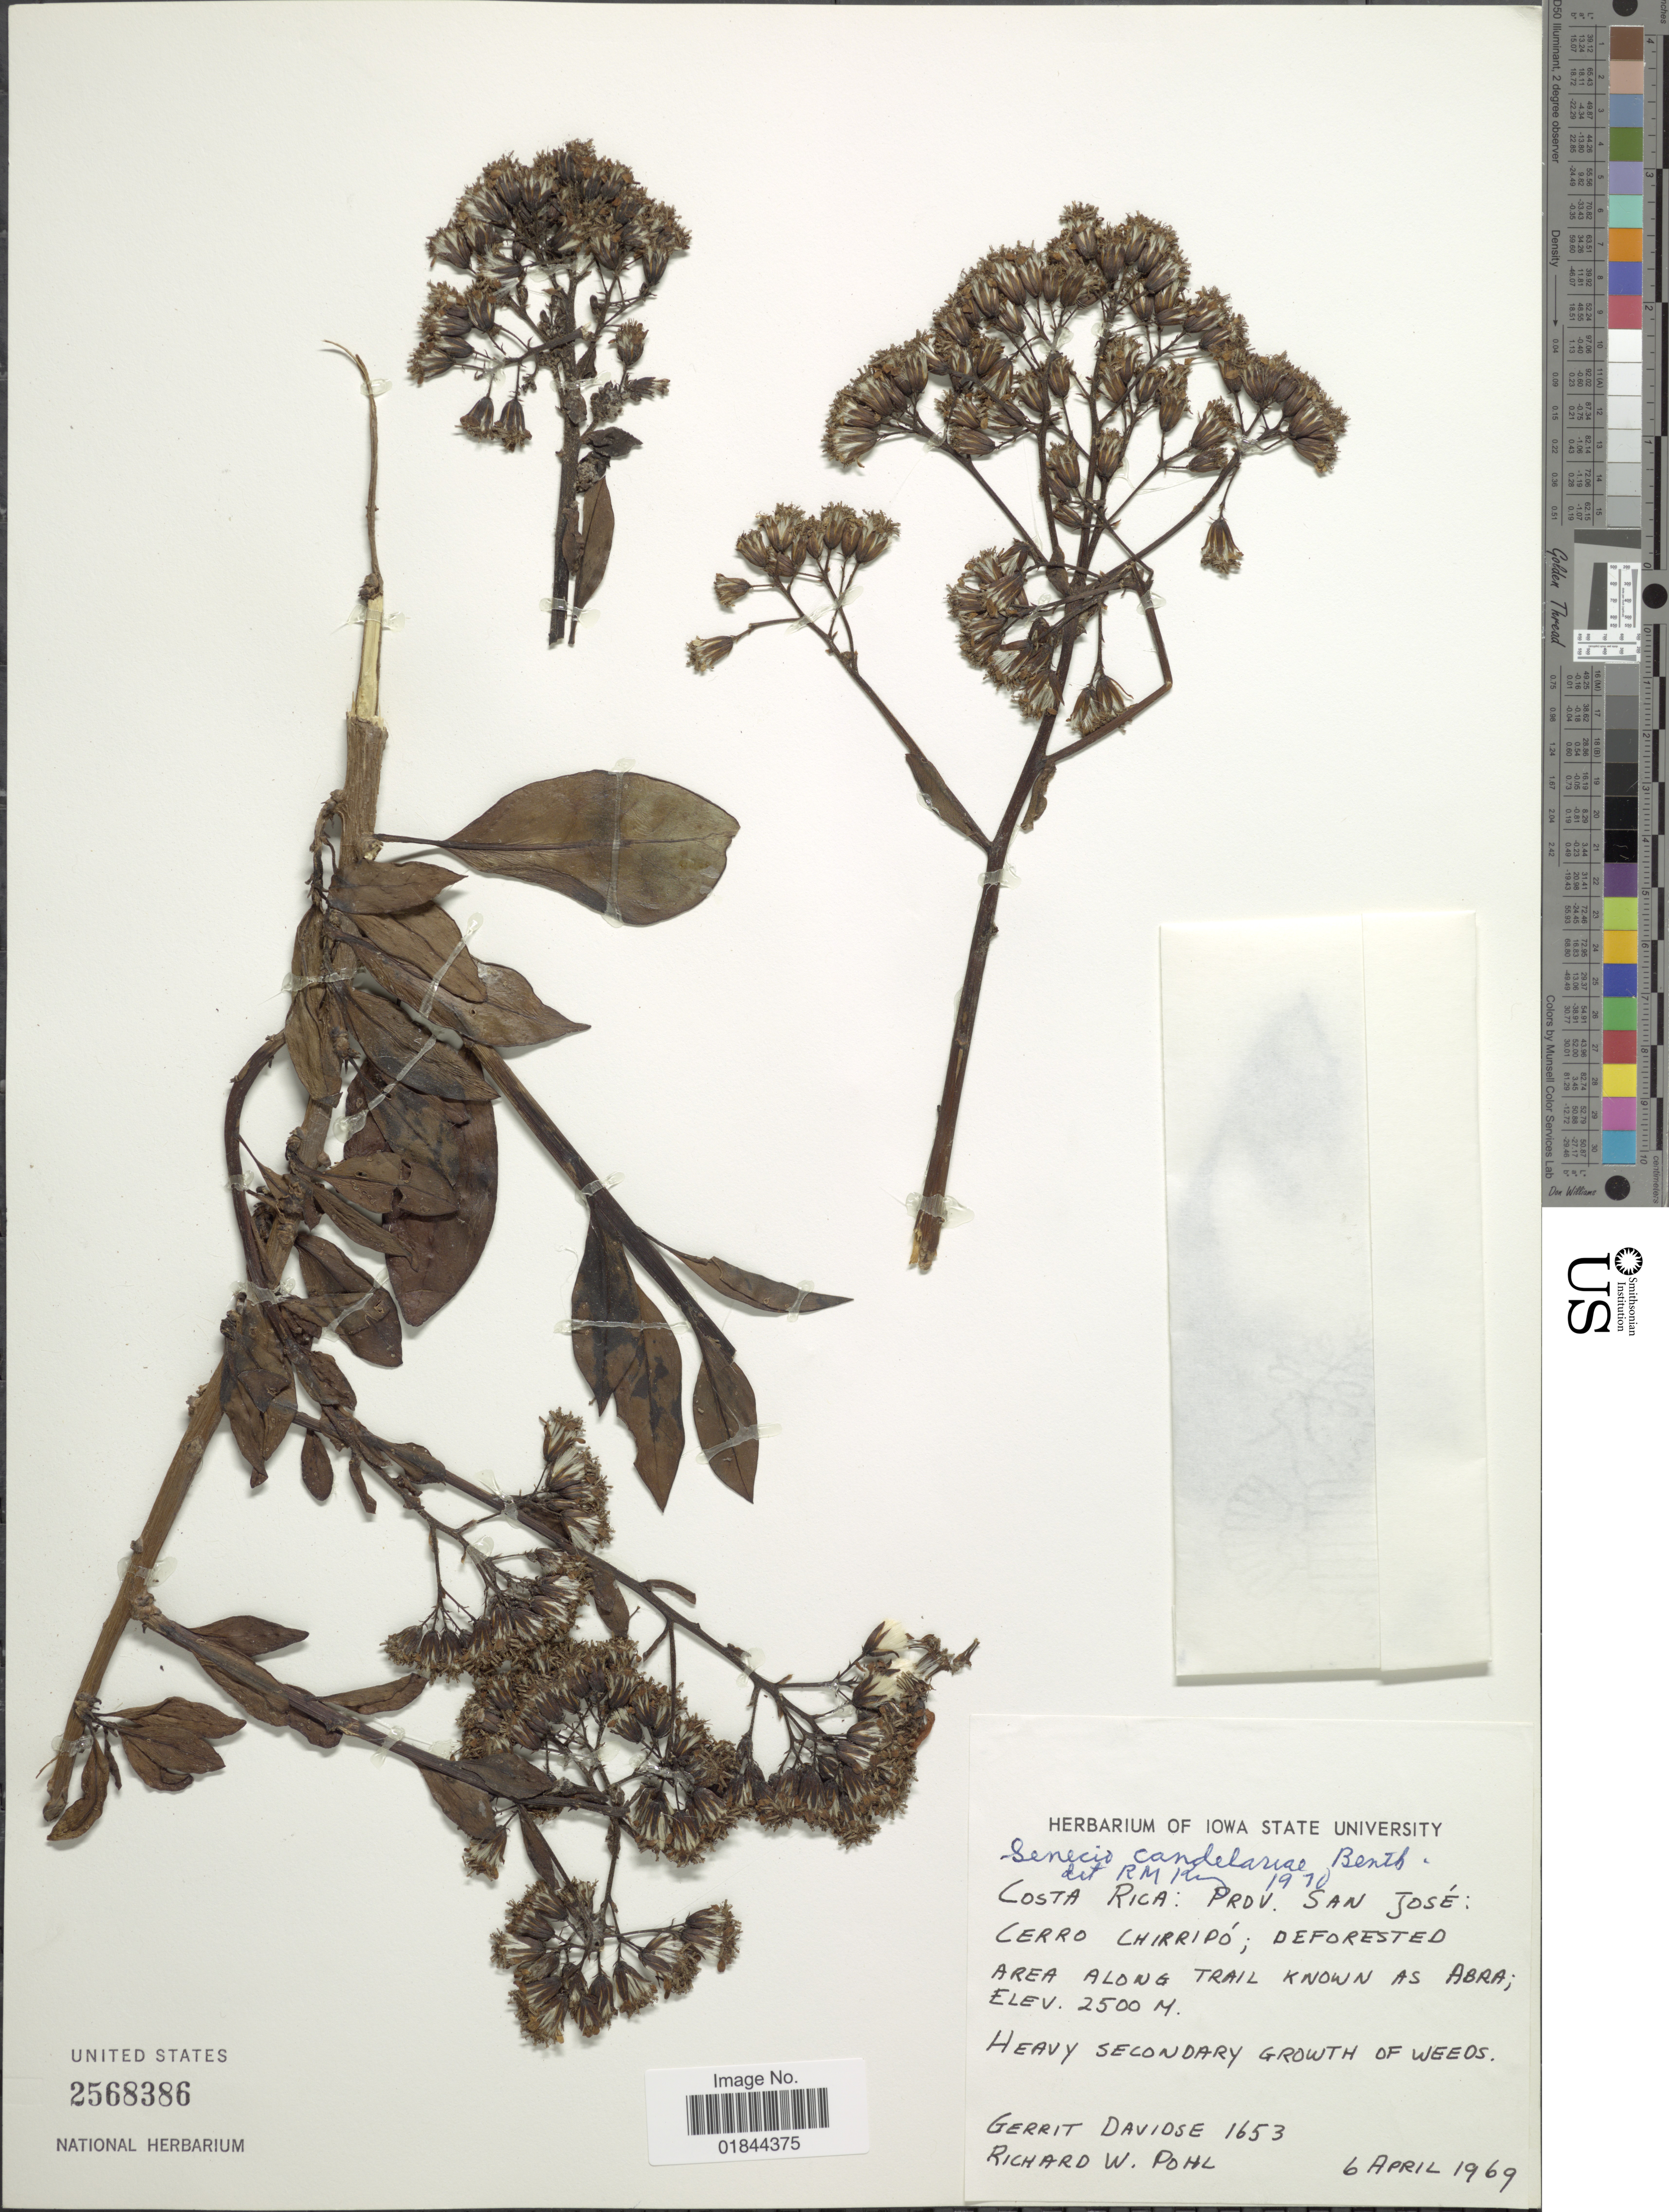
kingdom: Plantae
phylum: Tracheophyta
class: Magnoliopsida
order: Asterales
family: Asteraceae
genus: Pentacalia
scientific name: Pentacalia streptothamna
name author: (Greenm. ex Standl.) H. Rob. & Cuatrec.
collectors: G. Davidse & R. W. Pohl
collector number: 1653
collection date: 1969-04-06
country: Costa Rica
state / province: San José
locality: Cerro Chirripó; Deforested area along trail known as Abra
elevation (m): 2500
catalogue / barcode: US 2568386